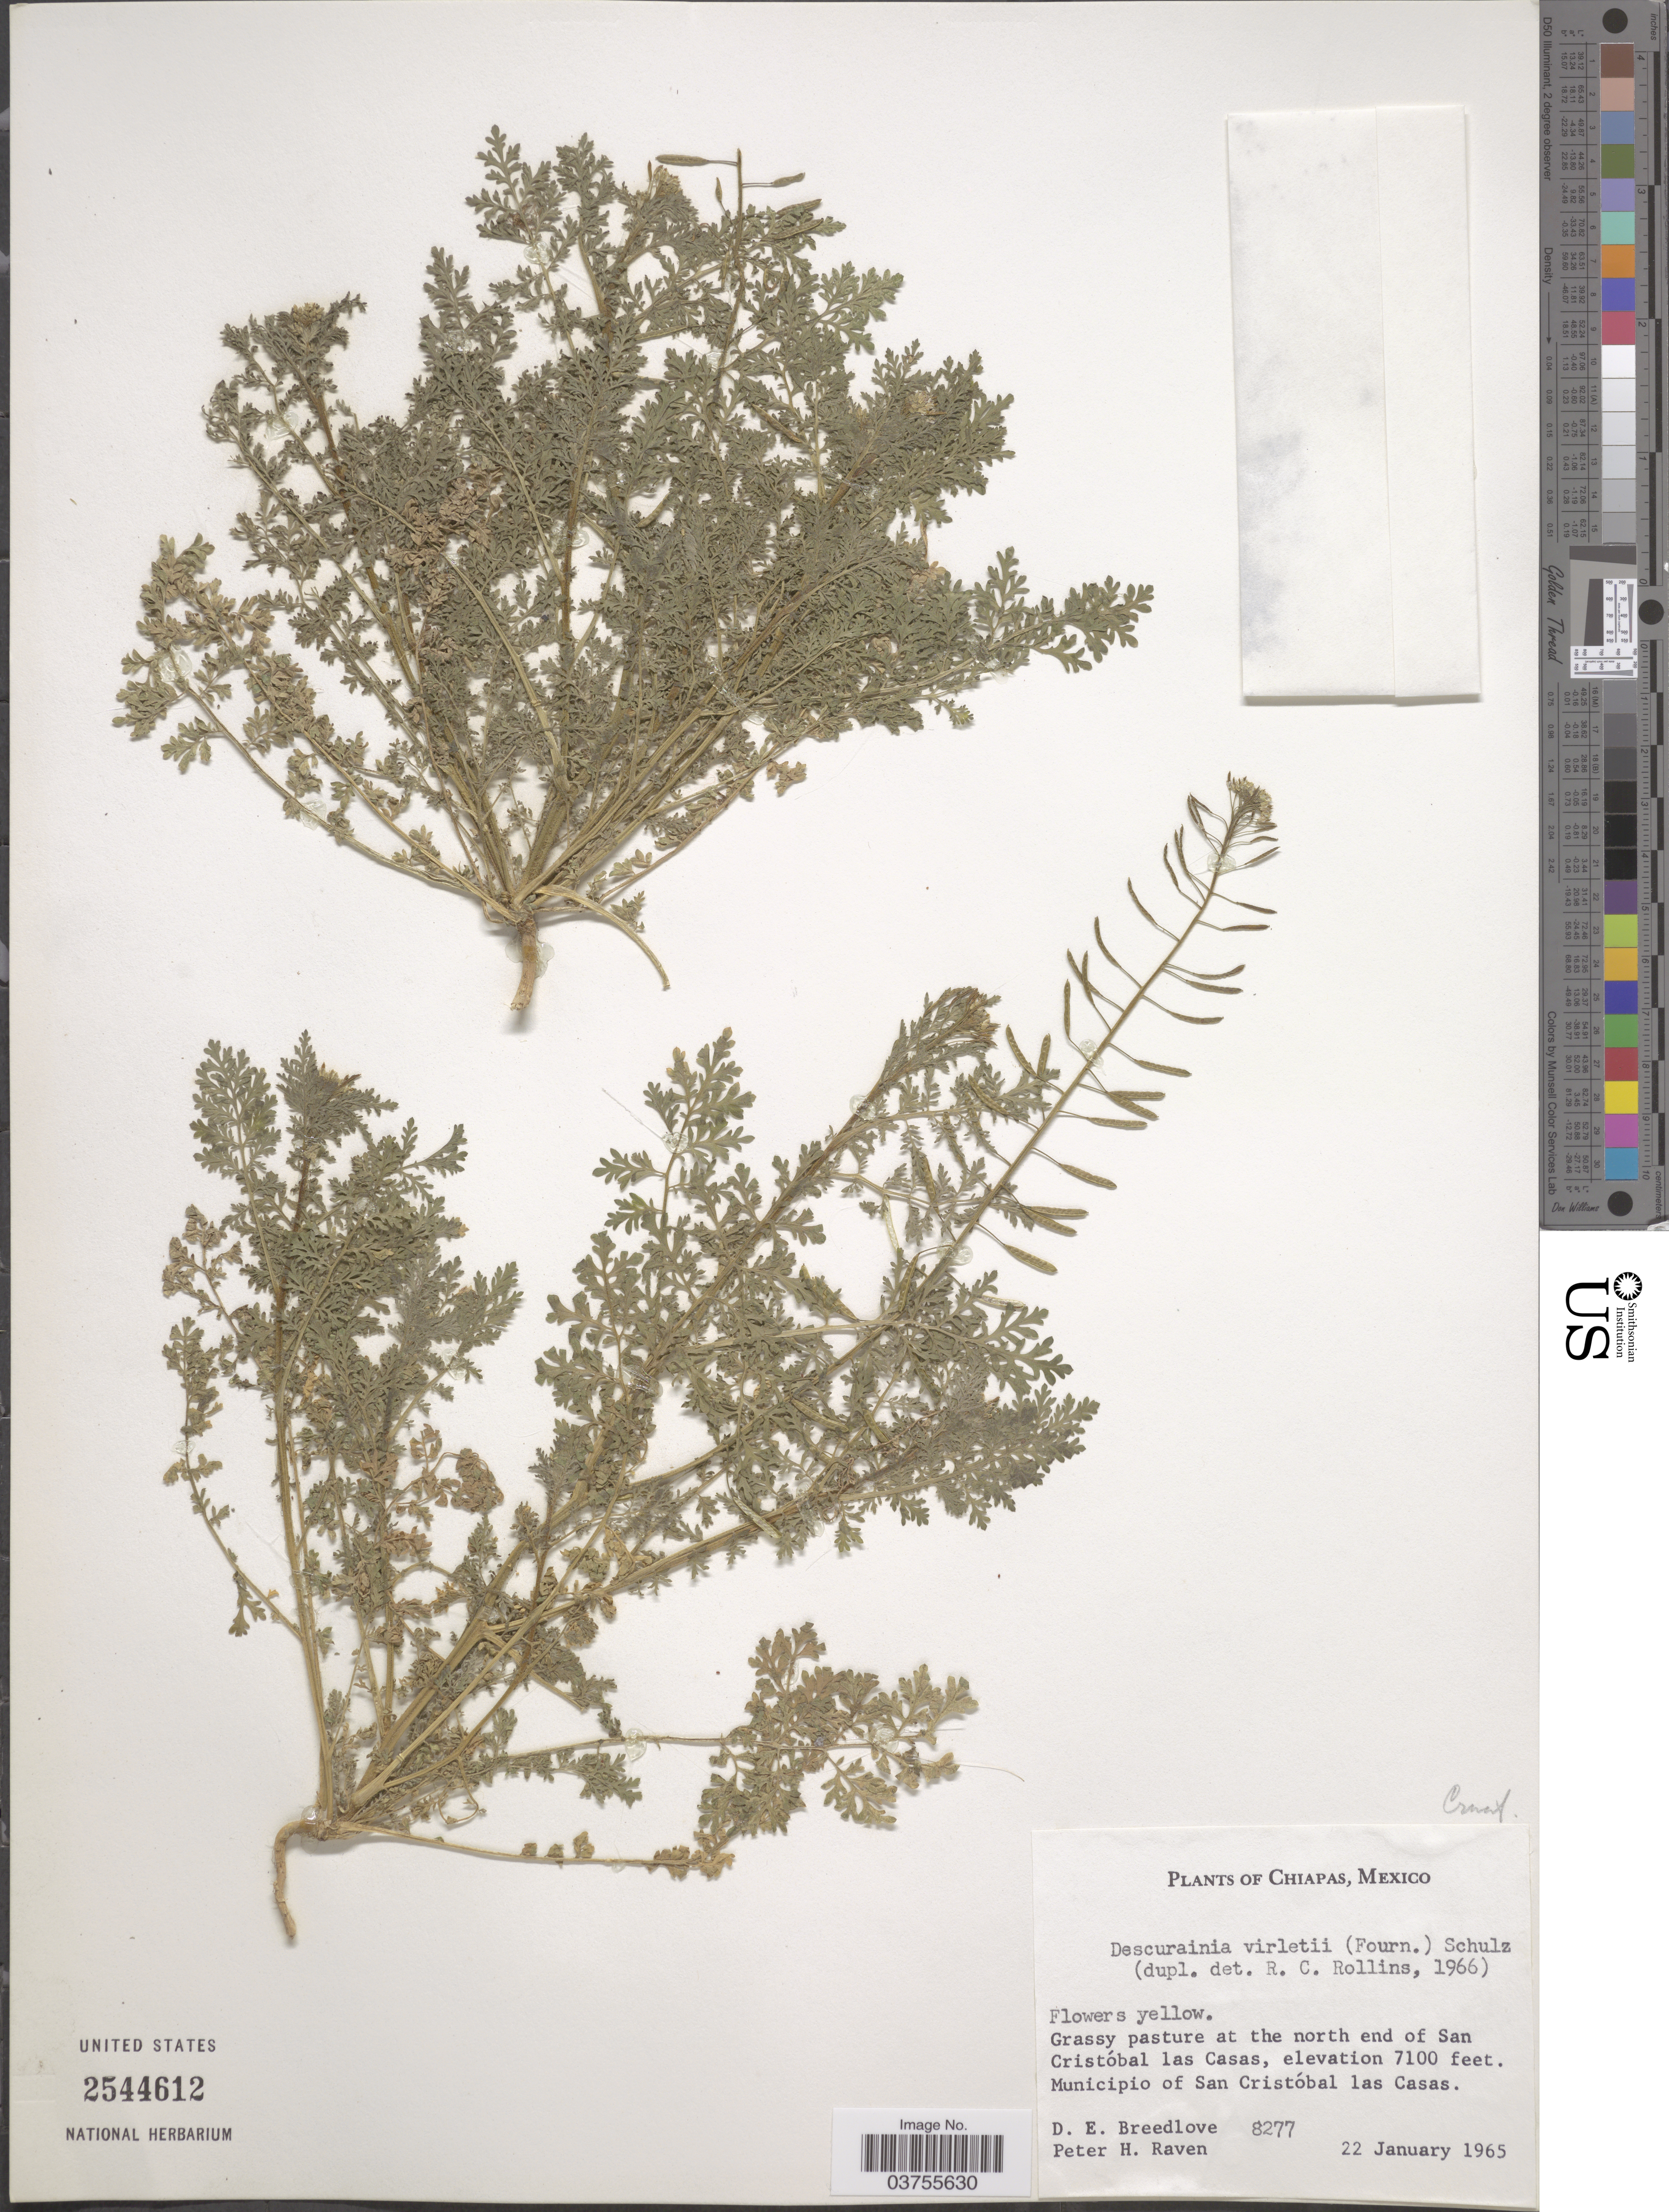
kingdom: Plantae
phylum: Tracheophyta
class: Magnoliopsida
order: Brassicales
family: Brassicaceae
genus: Descurainia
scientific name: Descurainia virletii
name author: (E. Fourn.) O.E. Schulz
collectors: D. E. Breedlove & P. Raven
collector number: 8277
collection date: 1965-01-22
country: Mexico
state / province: Chiapas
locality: Grassy pasture at the north end of San Cristóbal las Casas, Municipio of San Cristóbal las Casas.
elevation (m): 2164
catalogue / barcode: US 2544612